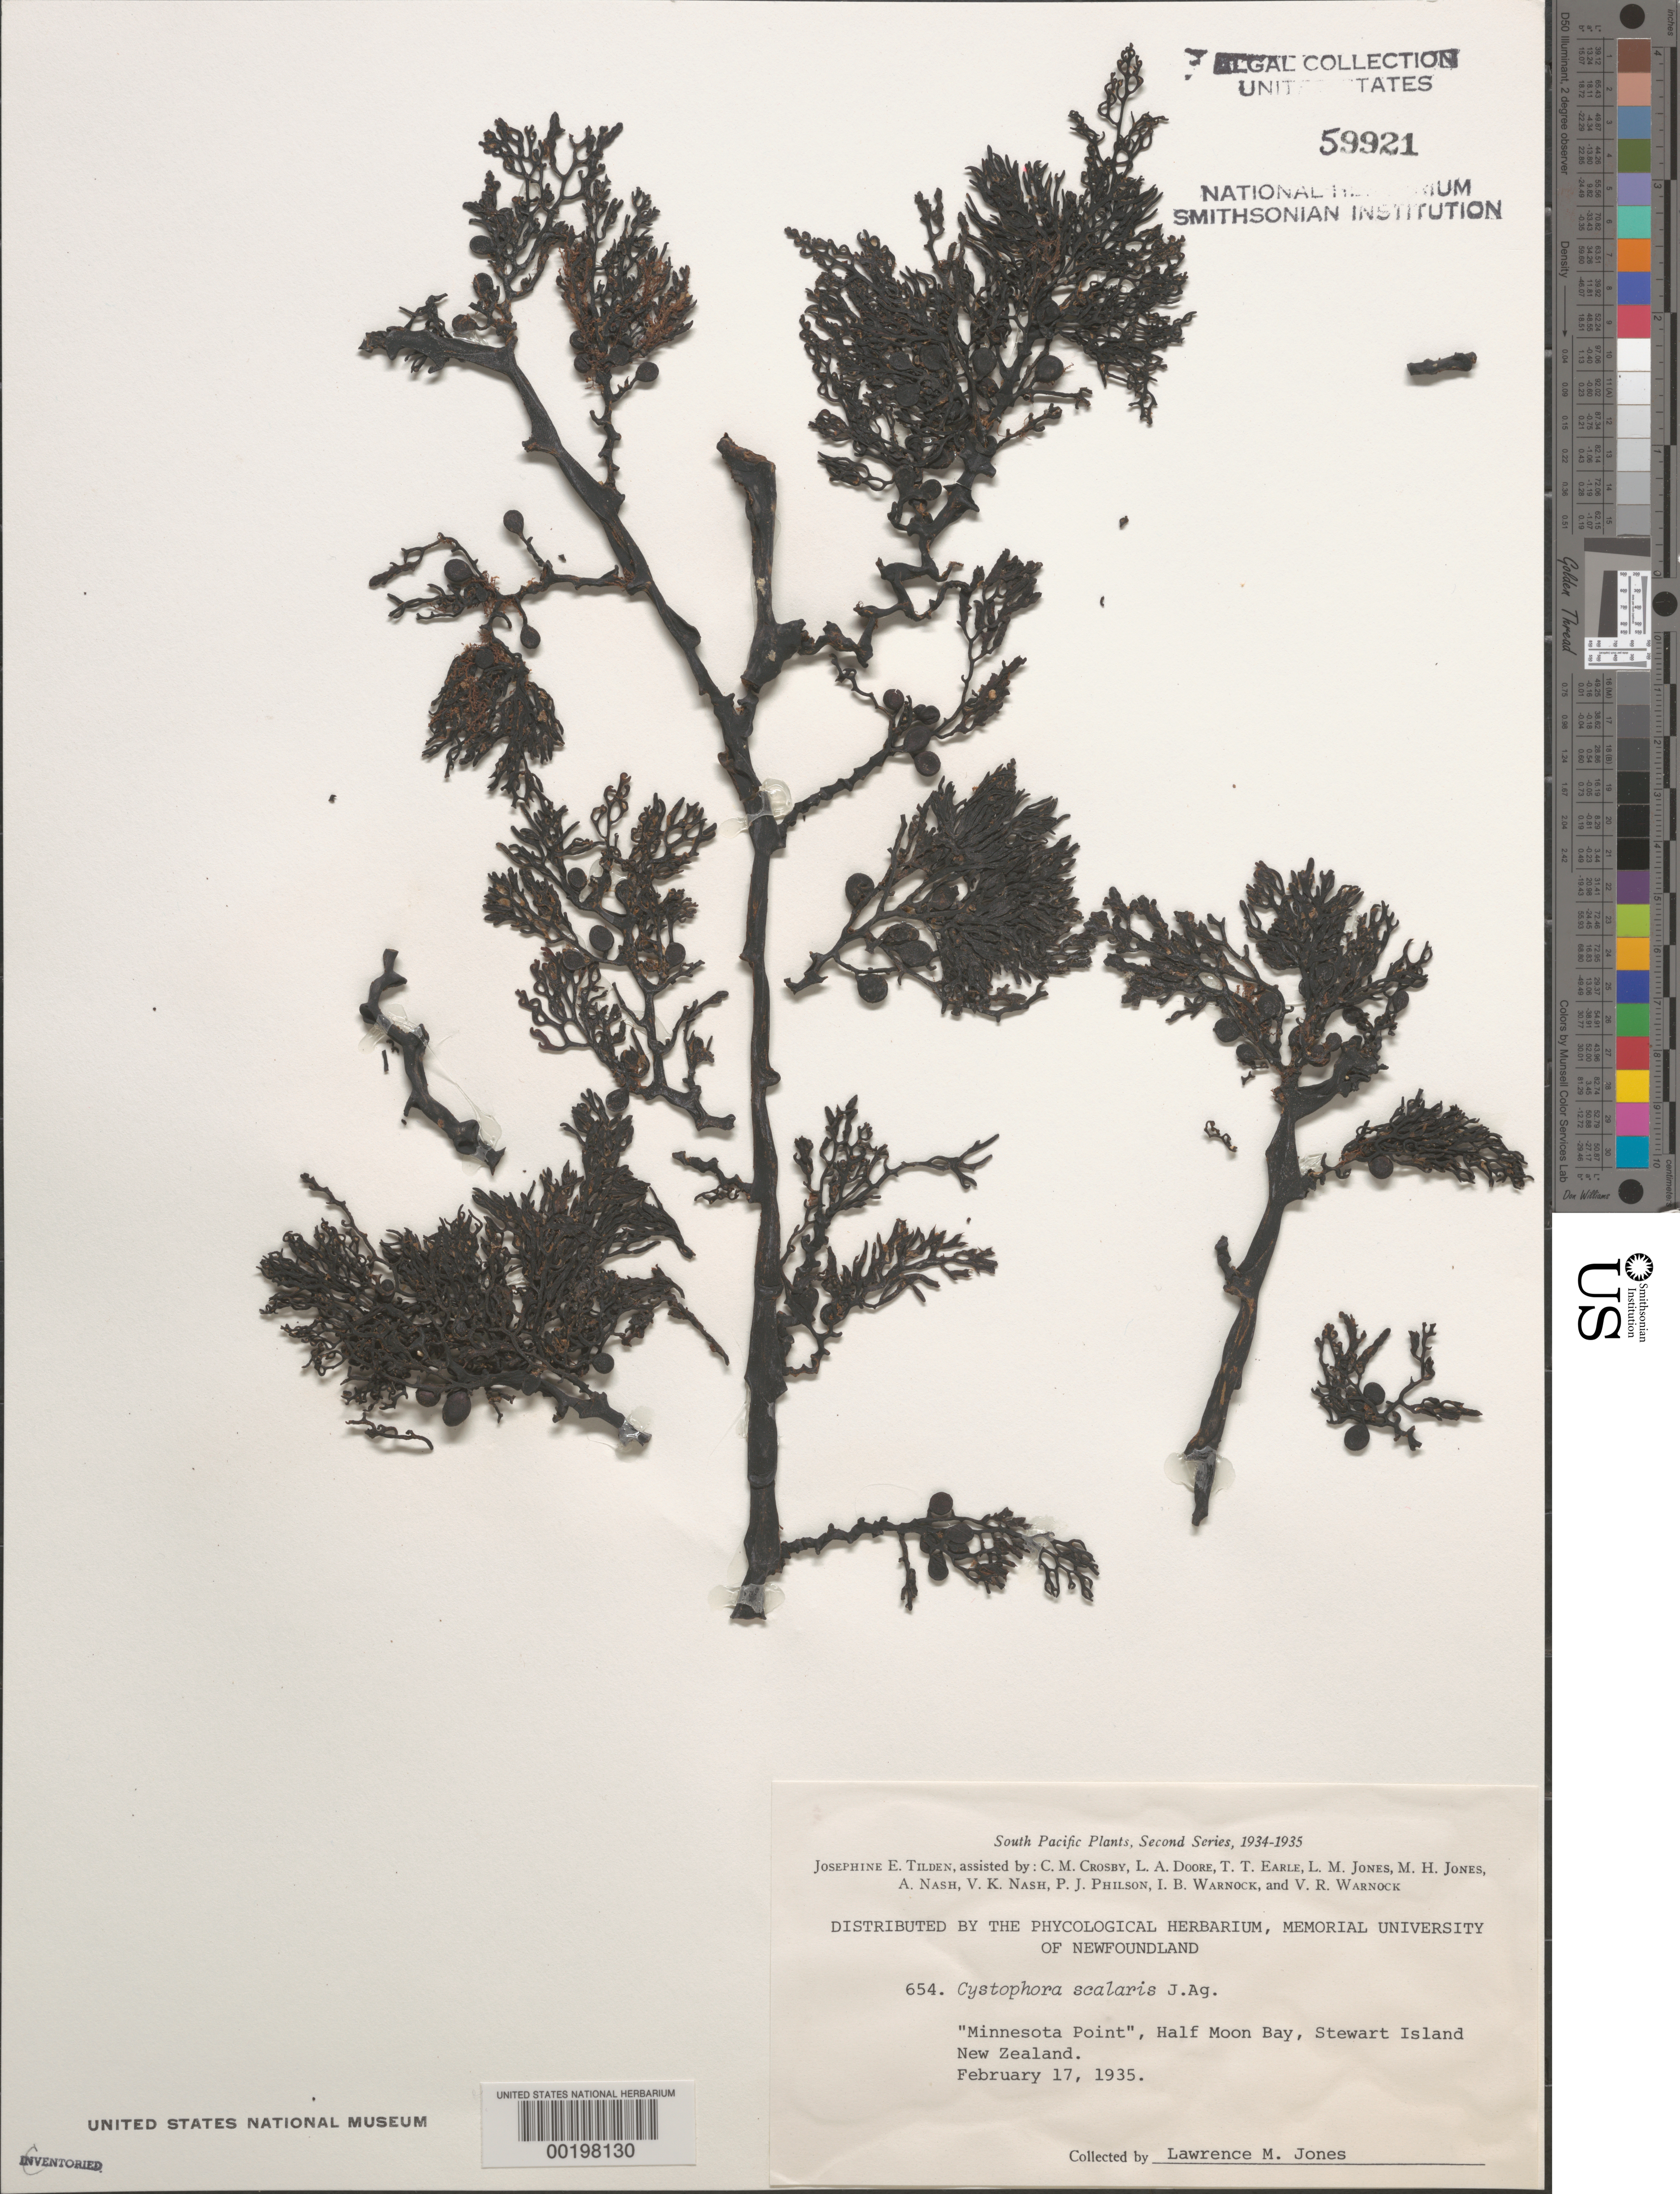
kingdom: Chromista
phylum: Ochrophyta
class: Phaeophyceae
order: Fucales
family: Sargassaceae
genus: Cystophora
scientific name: Cystophora scalaris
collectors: L. M. Jones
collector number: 654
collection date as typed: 17 Feb 1935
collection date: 1935-02-17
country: New Zealand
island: Stewart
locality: Minnesota point, half moon bay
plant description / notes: Tilden, South Pacific Plants, Second Series, 1934-1935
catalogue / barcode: US 59921